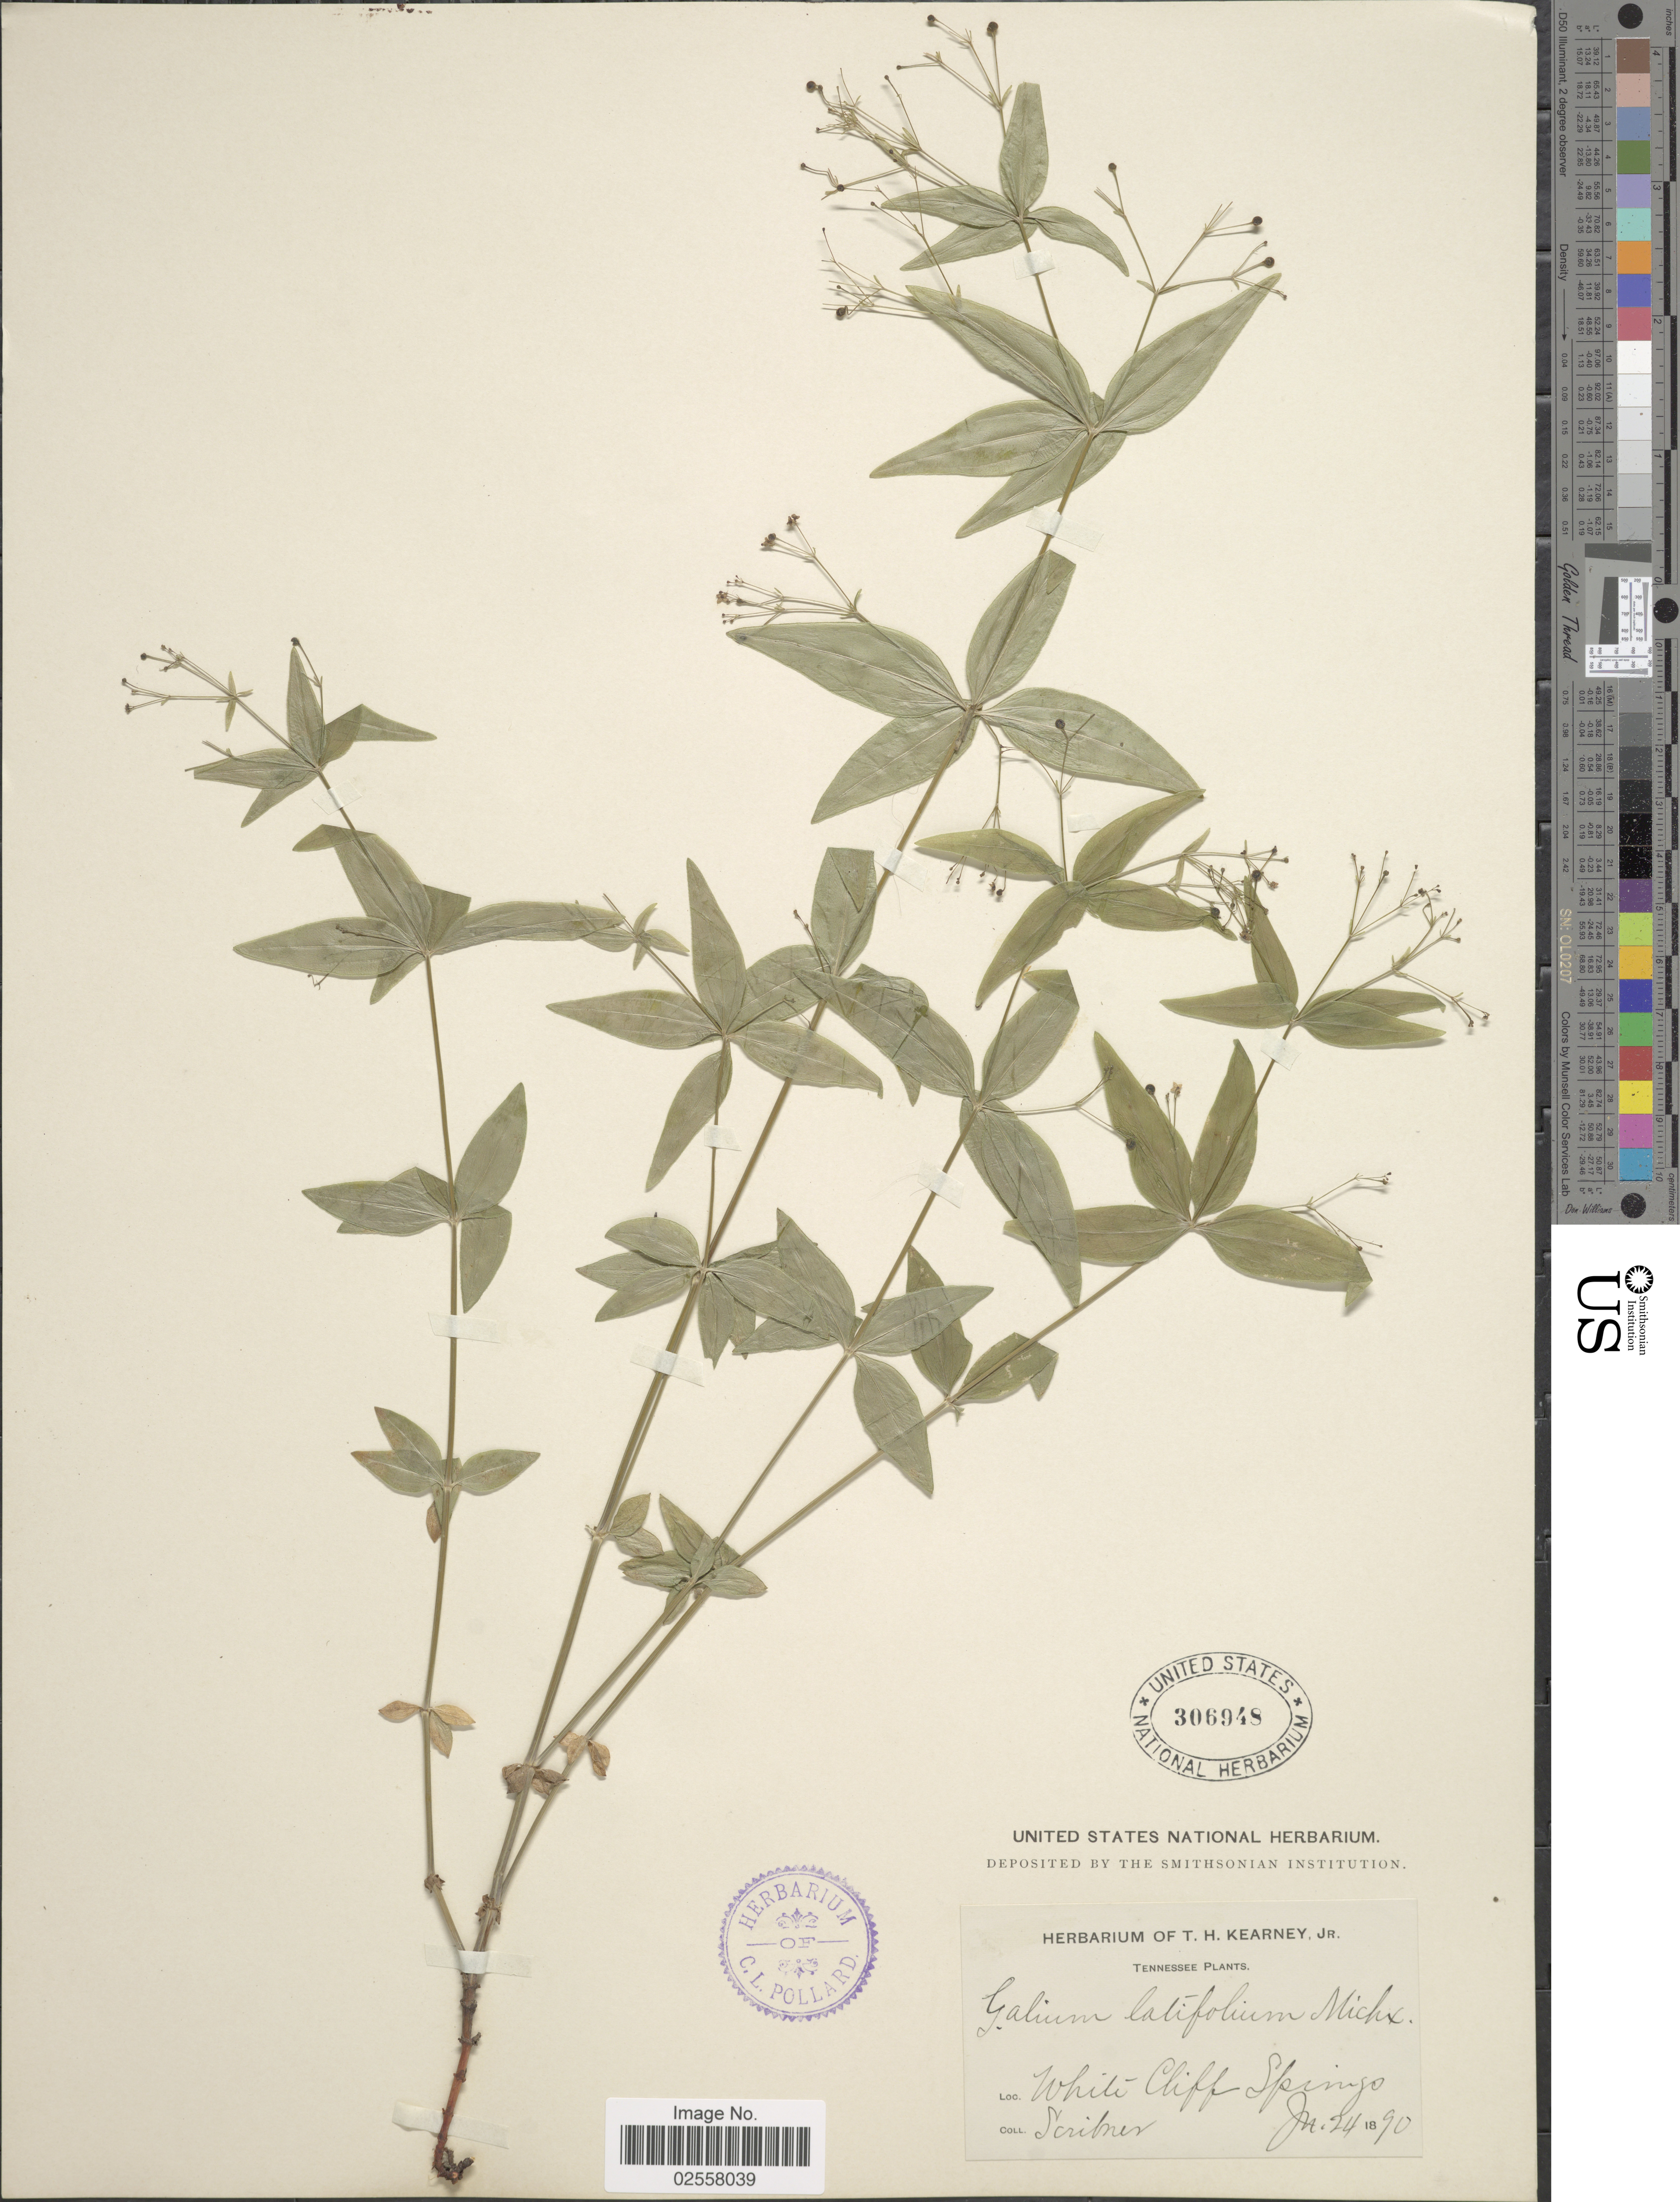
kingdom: Plantae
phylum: Tracheophyta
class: Magnoliopsida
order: Gentianales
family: Rubiaceae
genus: Galium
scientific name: Galium latifolium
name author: Michx.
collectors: Scribner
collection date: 1890-06-24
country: United States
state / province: Tennessee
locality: White Cliff Springs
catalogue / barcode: US 306948